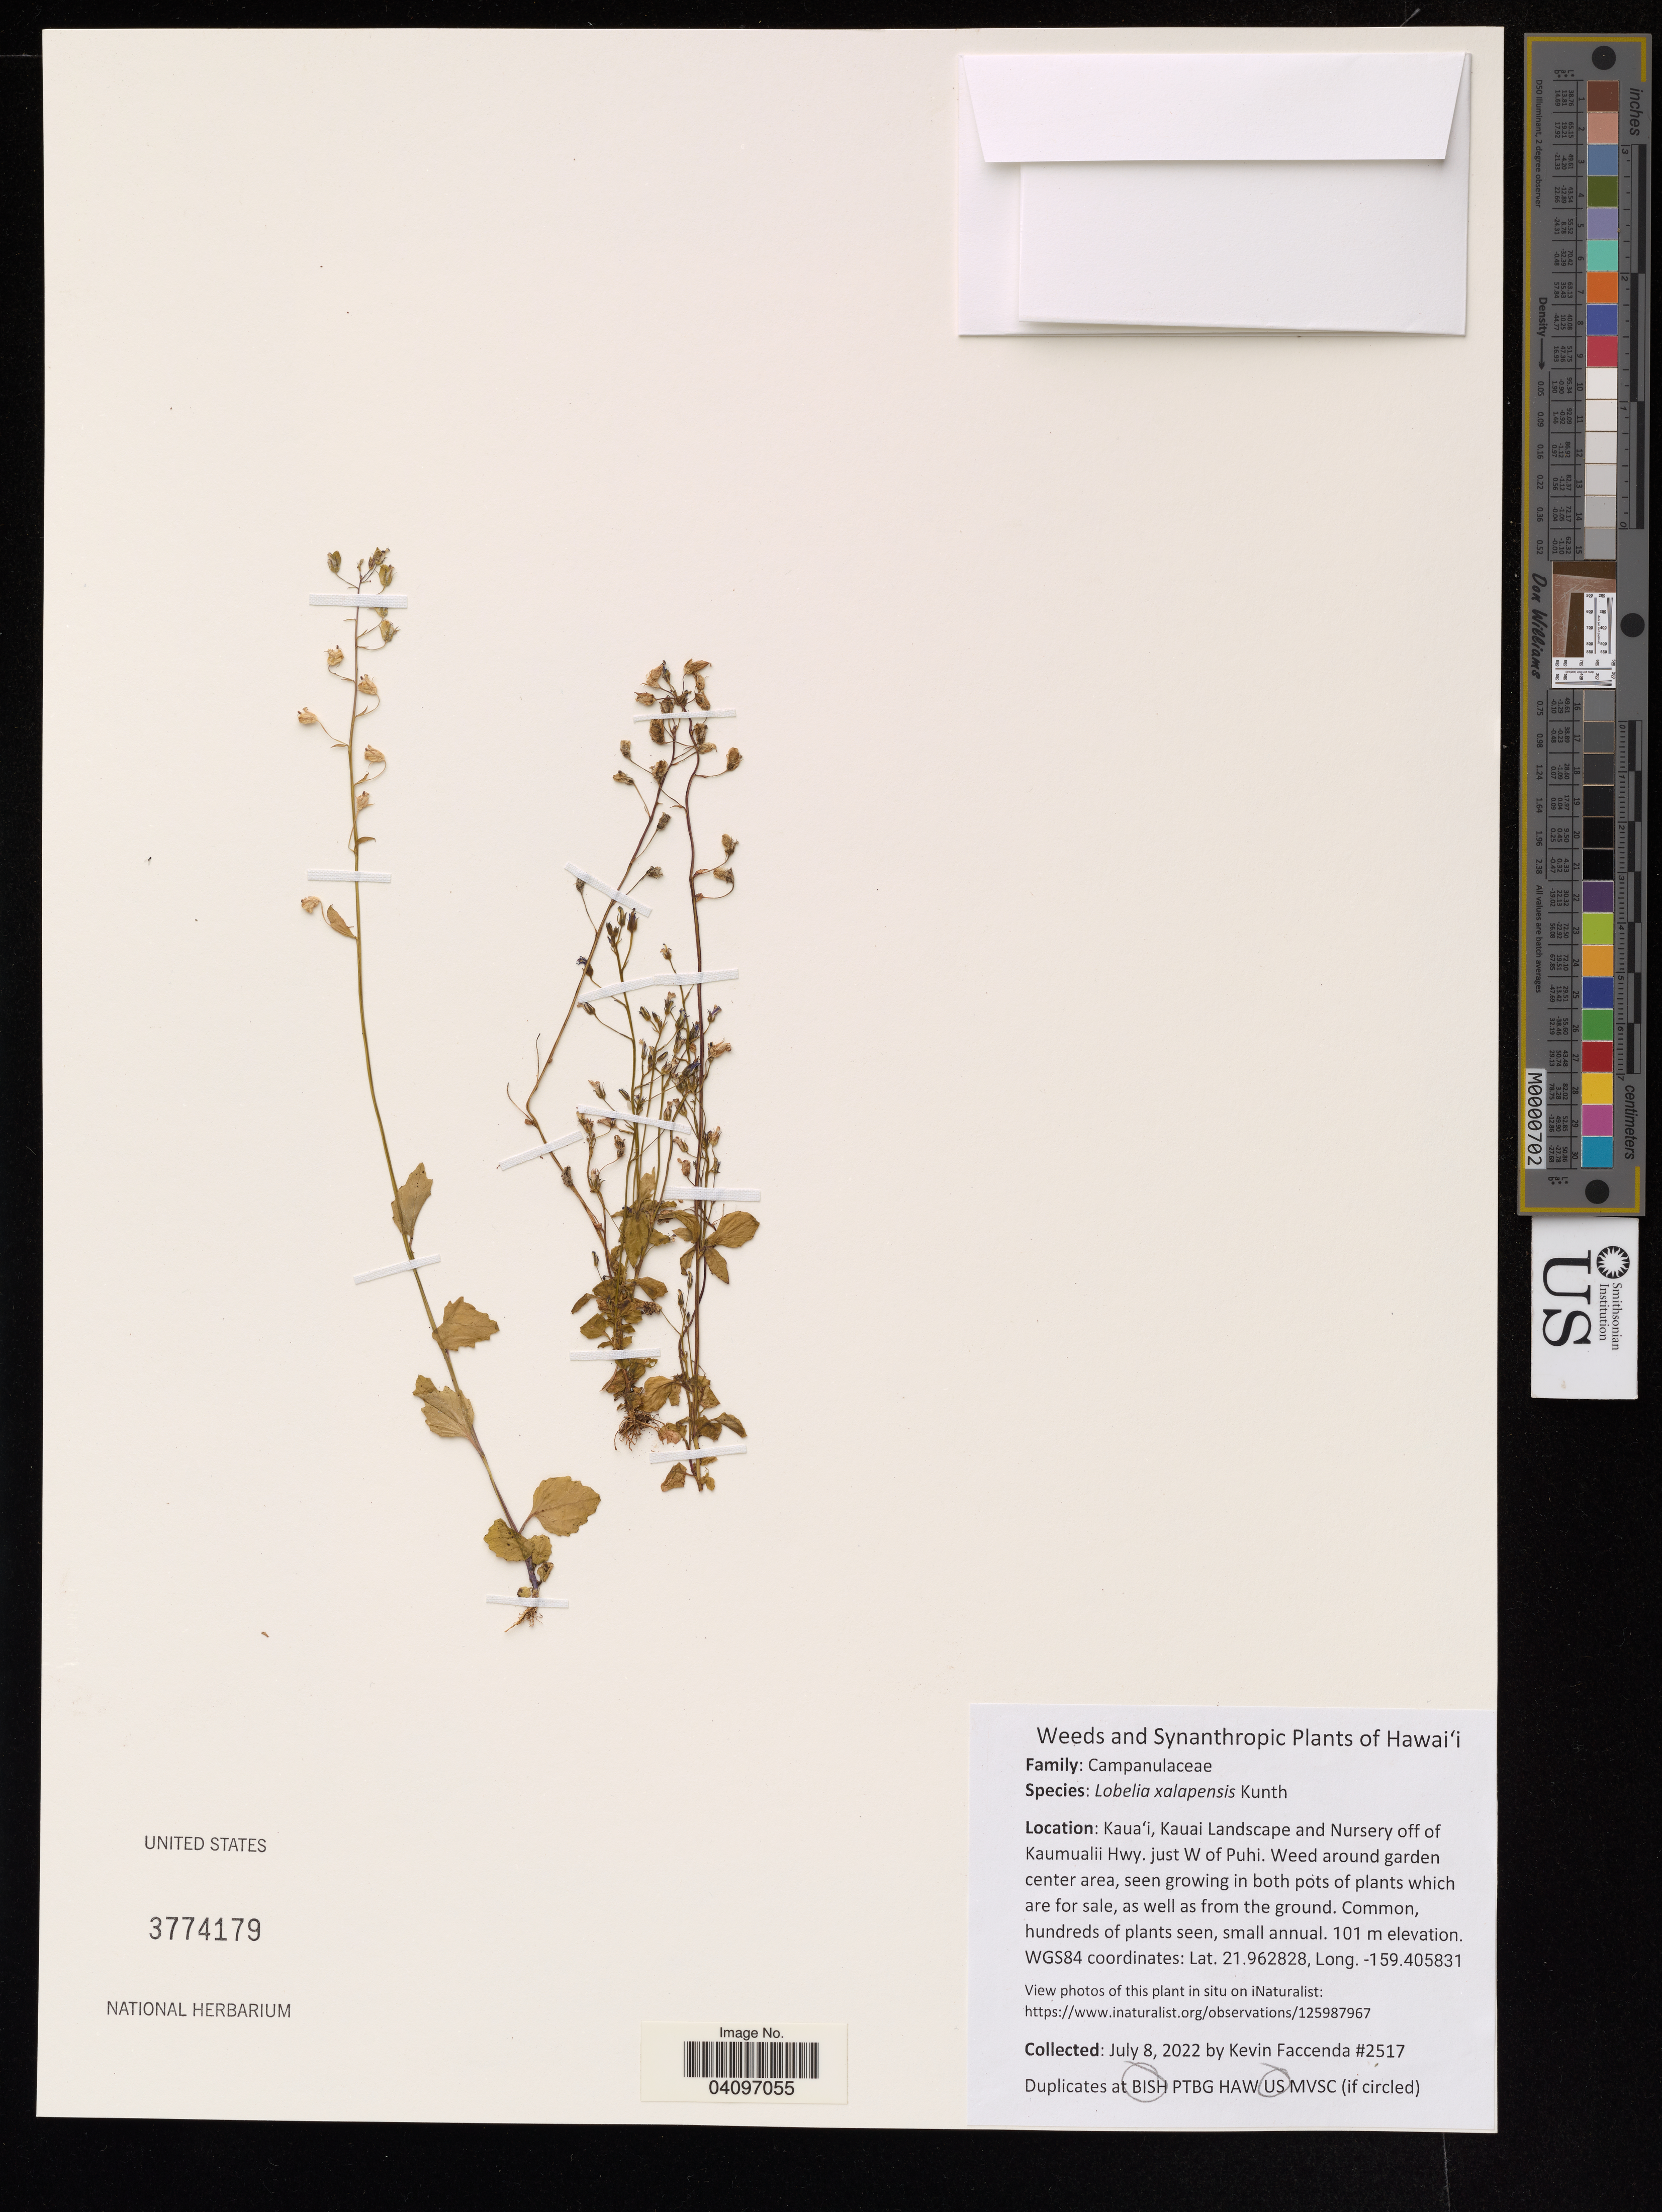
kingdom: Plantae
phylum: Tracheophyta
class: Magnoliopsida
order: Asterales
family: Campanulaceae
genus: Lobelia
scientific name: Lobelia xalapensis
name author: Kunth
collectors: K. Faccenda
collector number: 2517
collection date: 2022-07-08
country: United States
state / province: Hawaii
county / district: Kaua'i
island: Kaua'i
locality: Kauai Landscape and Nursery off of Kaumualii Hwy. just W of Puhi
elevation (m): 101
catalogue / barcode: US 3774179